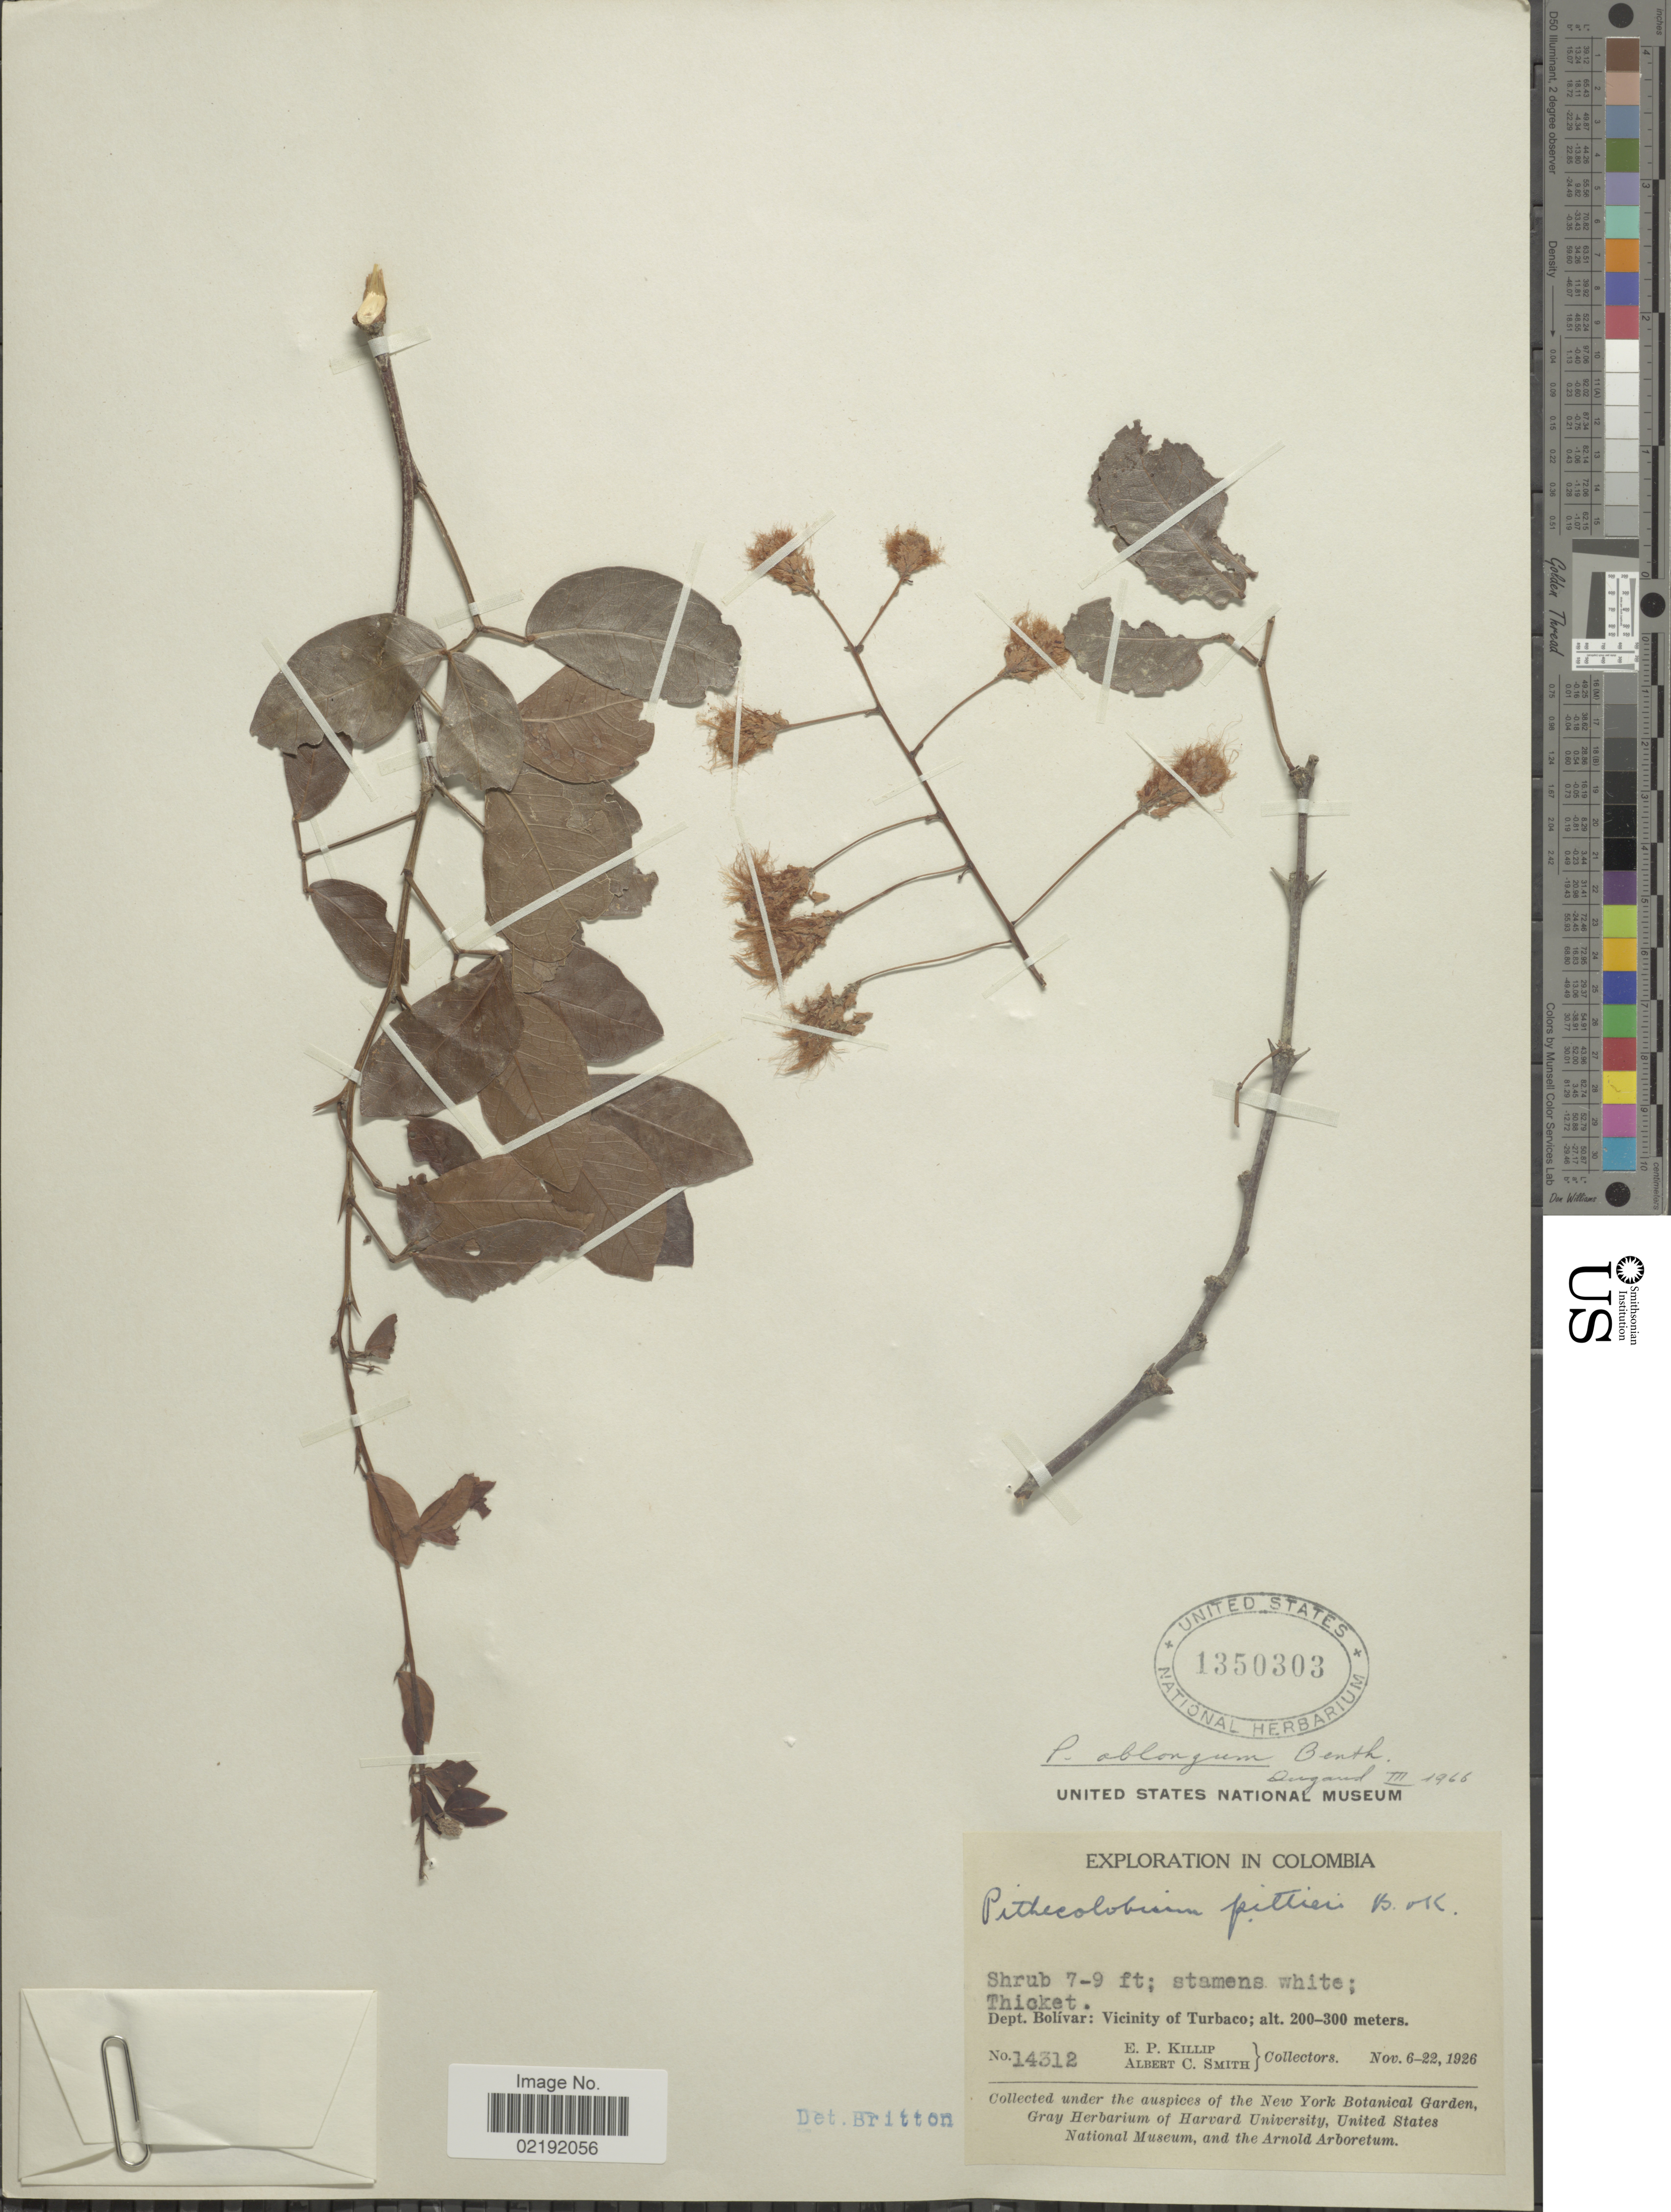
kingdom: Plantae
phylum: Tracheophyta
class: Magnoliopsida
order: Fabales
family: Fabaceae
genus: Pithecellobium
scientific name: Pithecellobium oblongum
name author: Benth.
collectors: E. P. Killip & A. C. Smith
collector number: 14312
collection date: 1926-11-06/1926-11-22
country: Colombia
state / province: Bolívar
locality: Dept. Bolívar: Vicinity of Turbaco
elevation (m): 200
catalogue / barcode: US 1350303